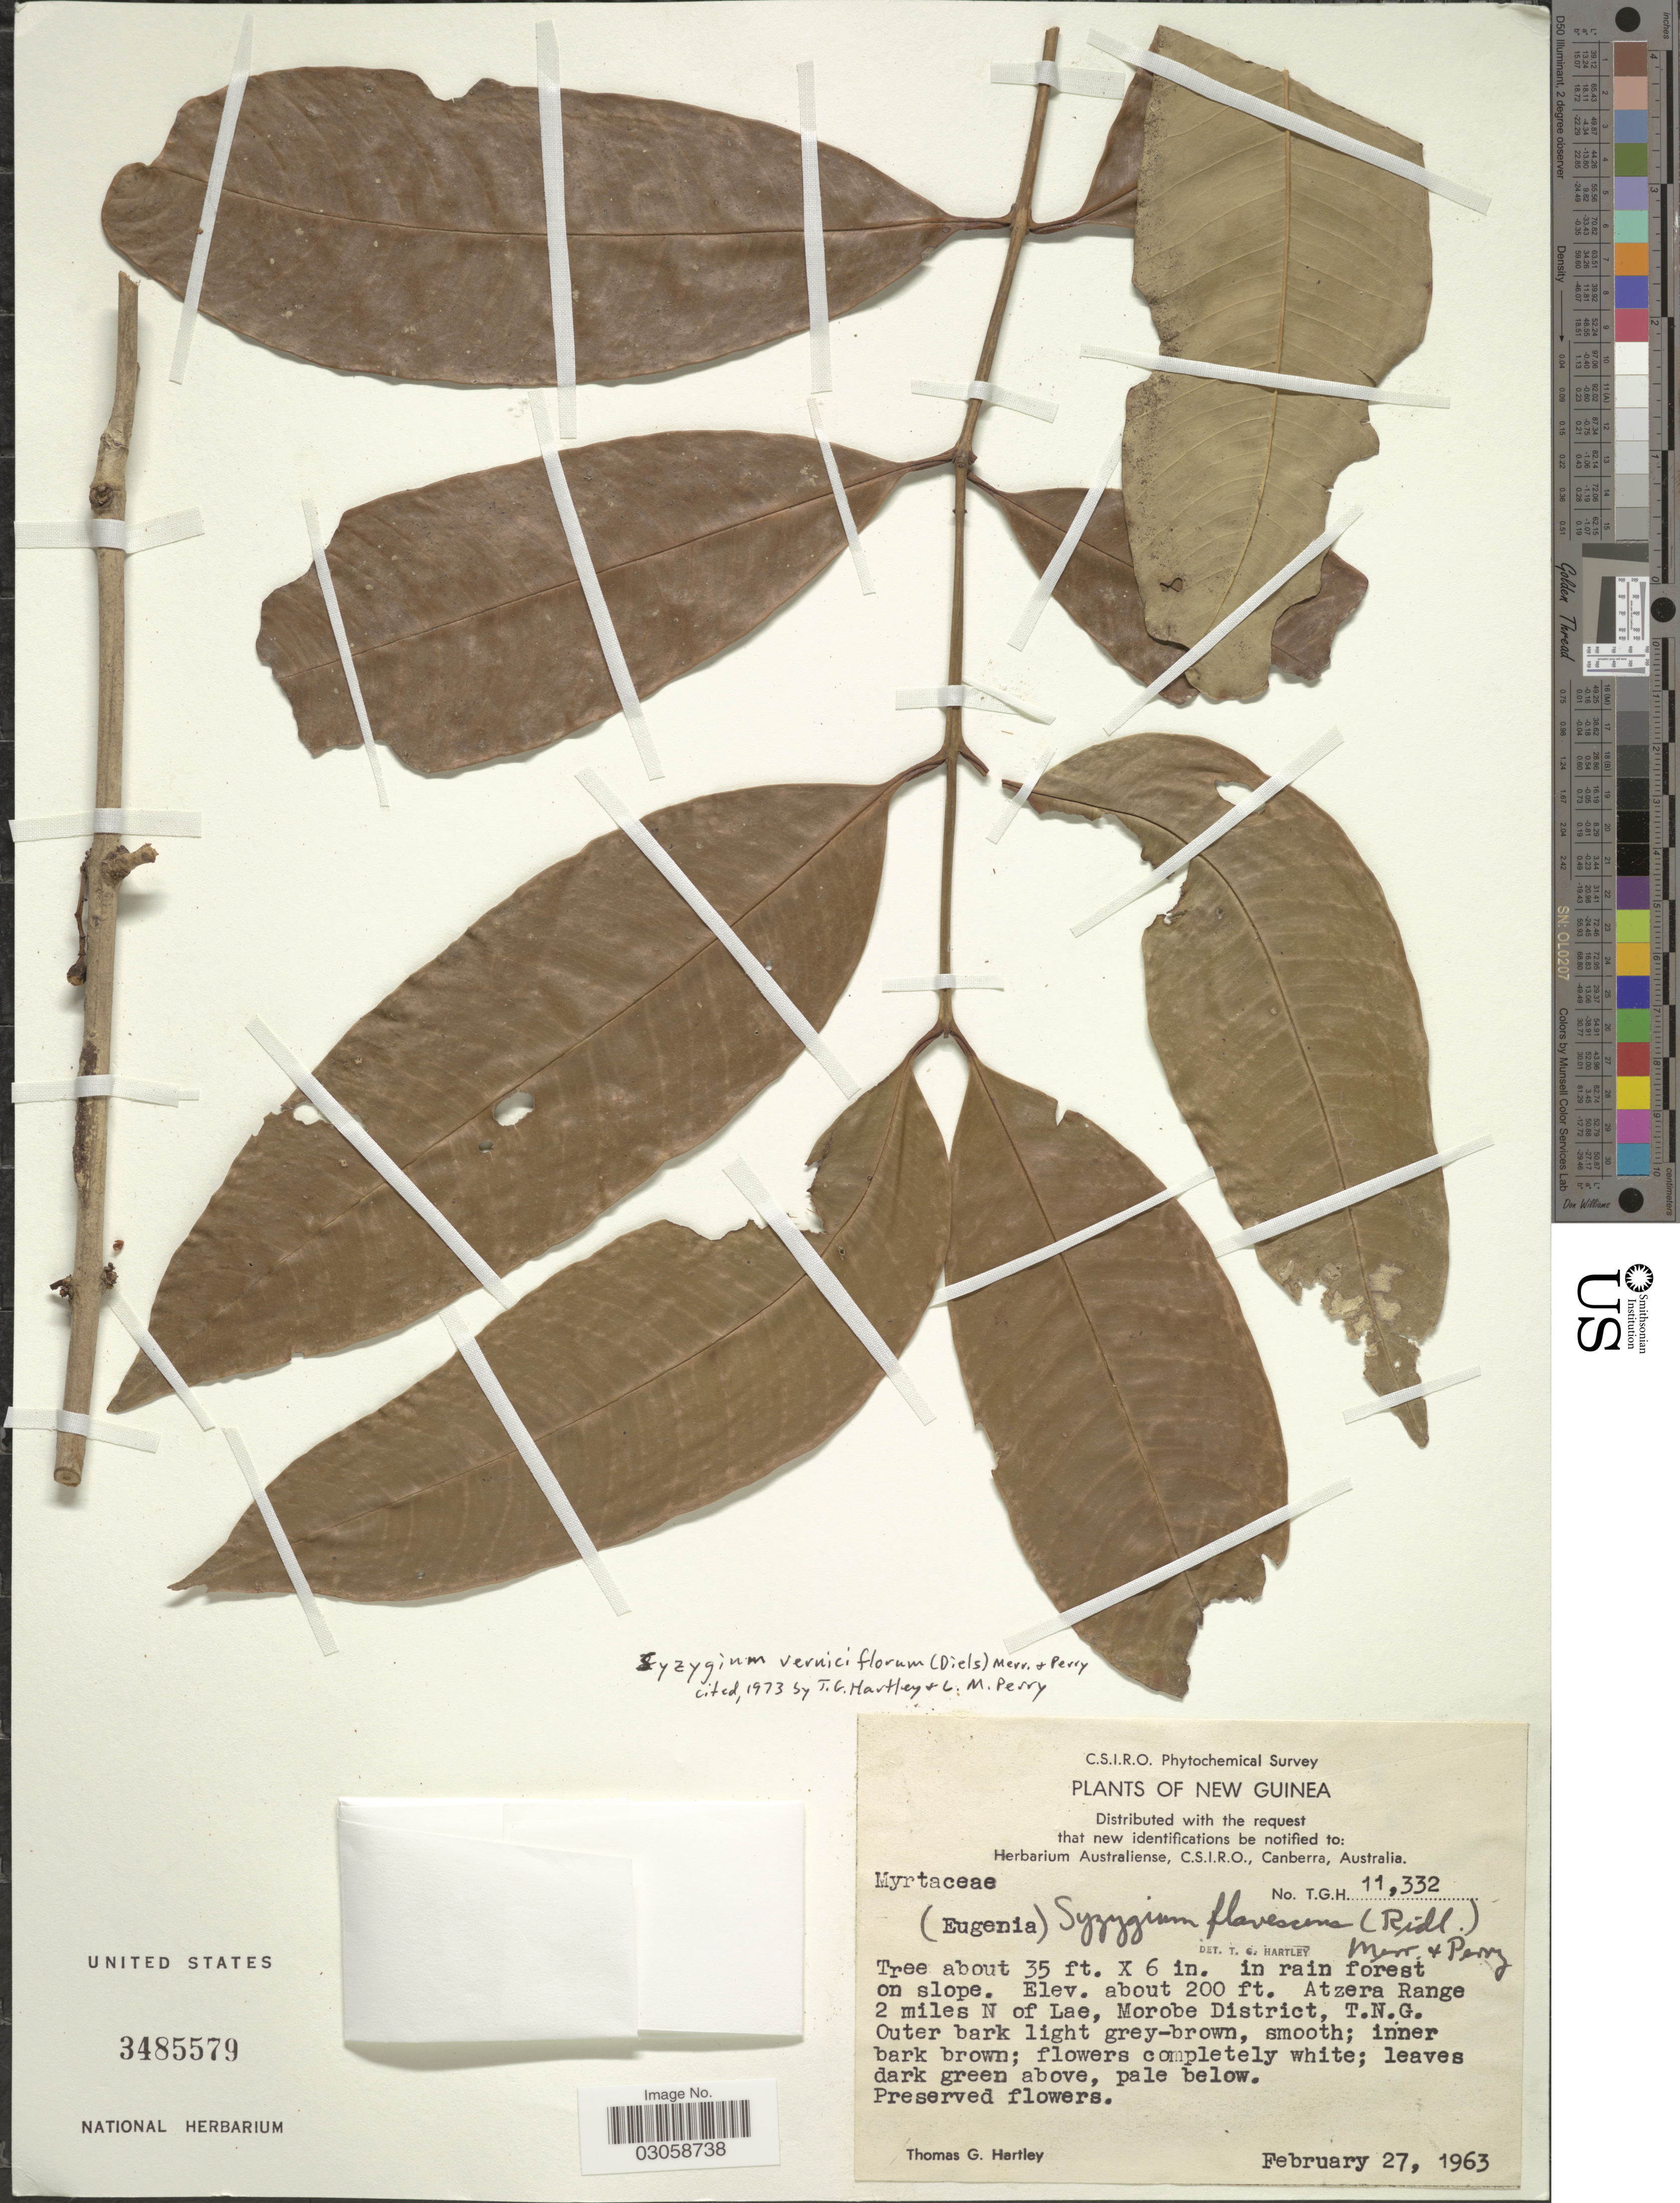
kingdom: Plantae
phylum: Tracheophyta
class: Magnoliopsida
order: Myrtales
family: Myrtaceae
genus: Syzygium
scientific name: Syzygium verniciflorum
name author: (Diels) Merr. & L.M. Perry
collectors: T. G. Hartley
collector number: T.G.H.11332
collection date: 1963-02-27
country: Papua New Guinea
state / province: Morobe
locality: New Guinea. In rain forest on slope. Atzera Range 2 miles N of Lae, Morobe District , T.N.G.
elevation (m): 61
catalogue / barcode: US 3485579